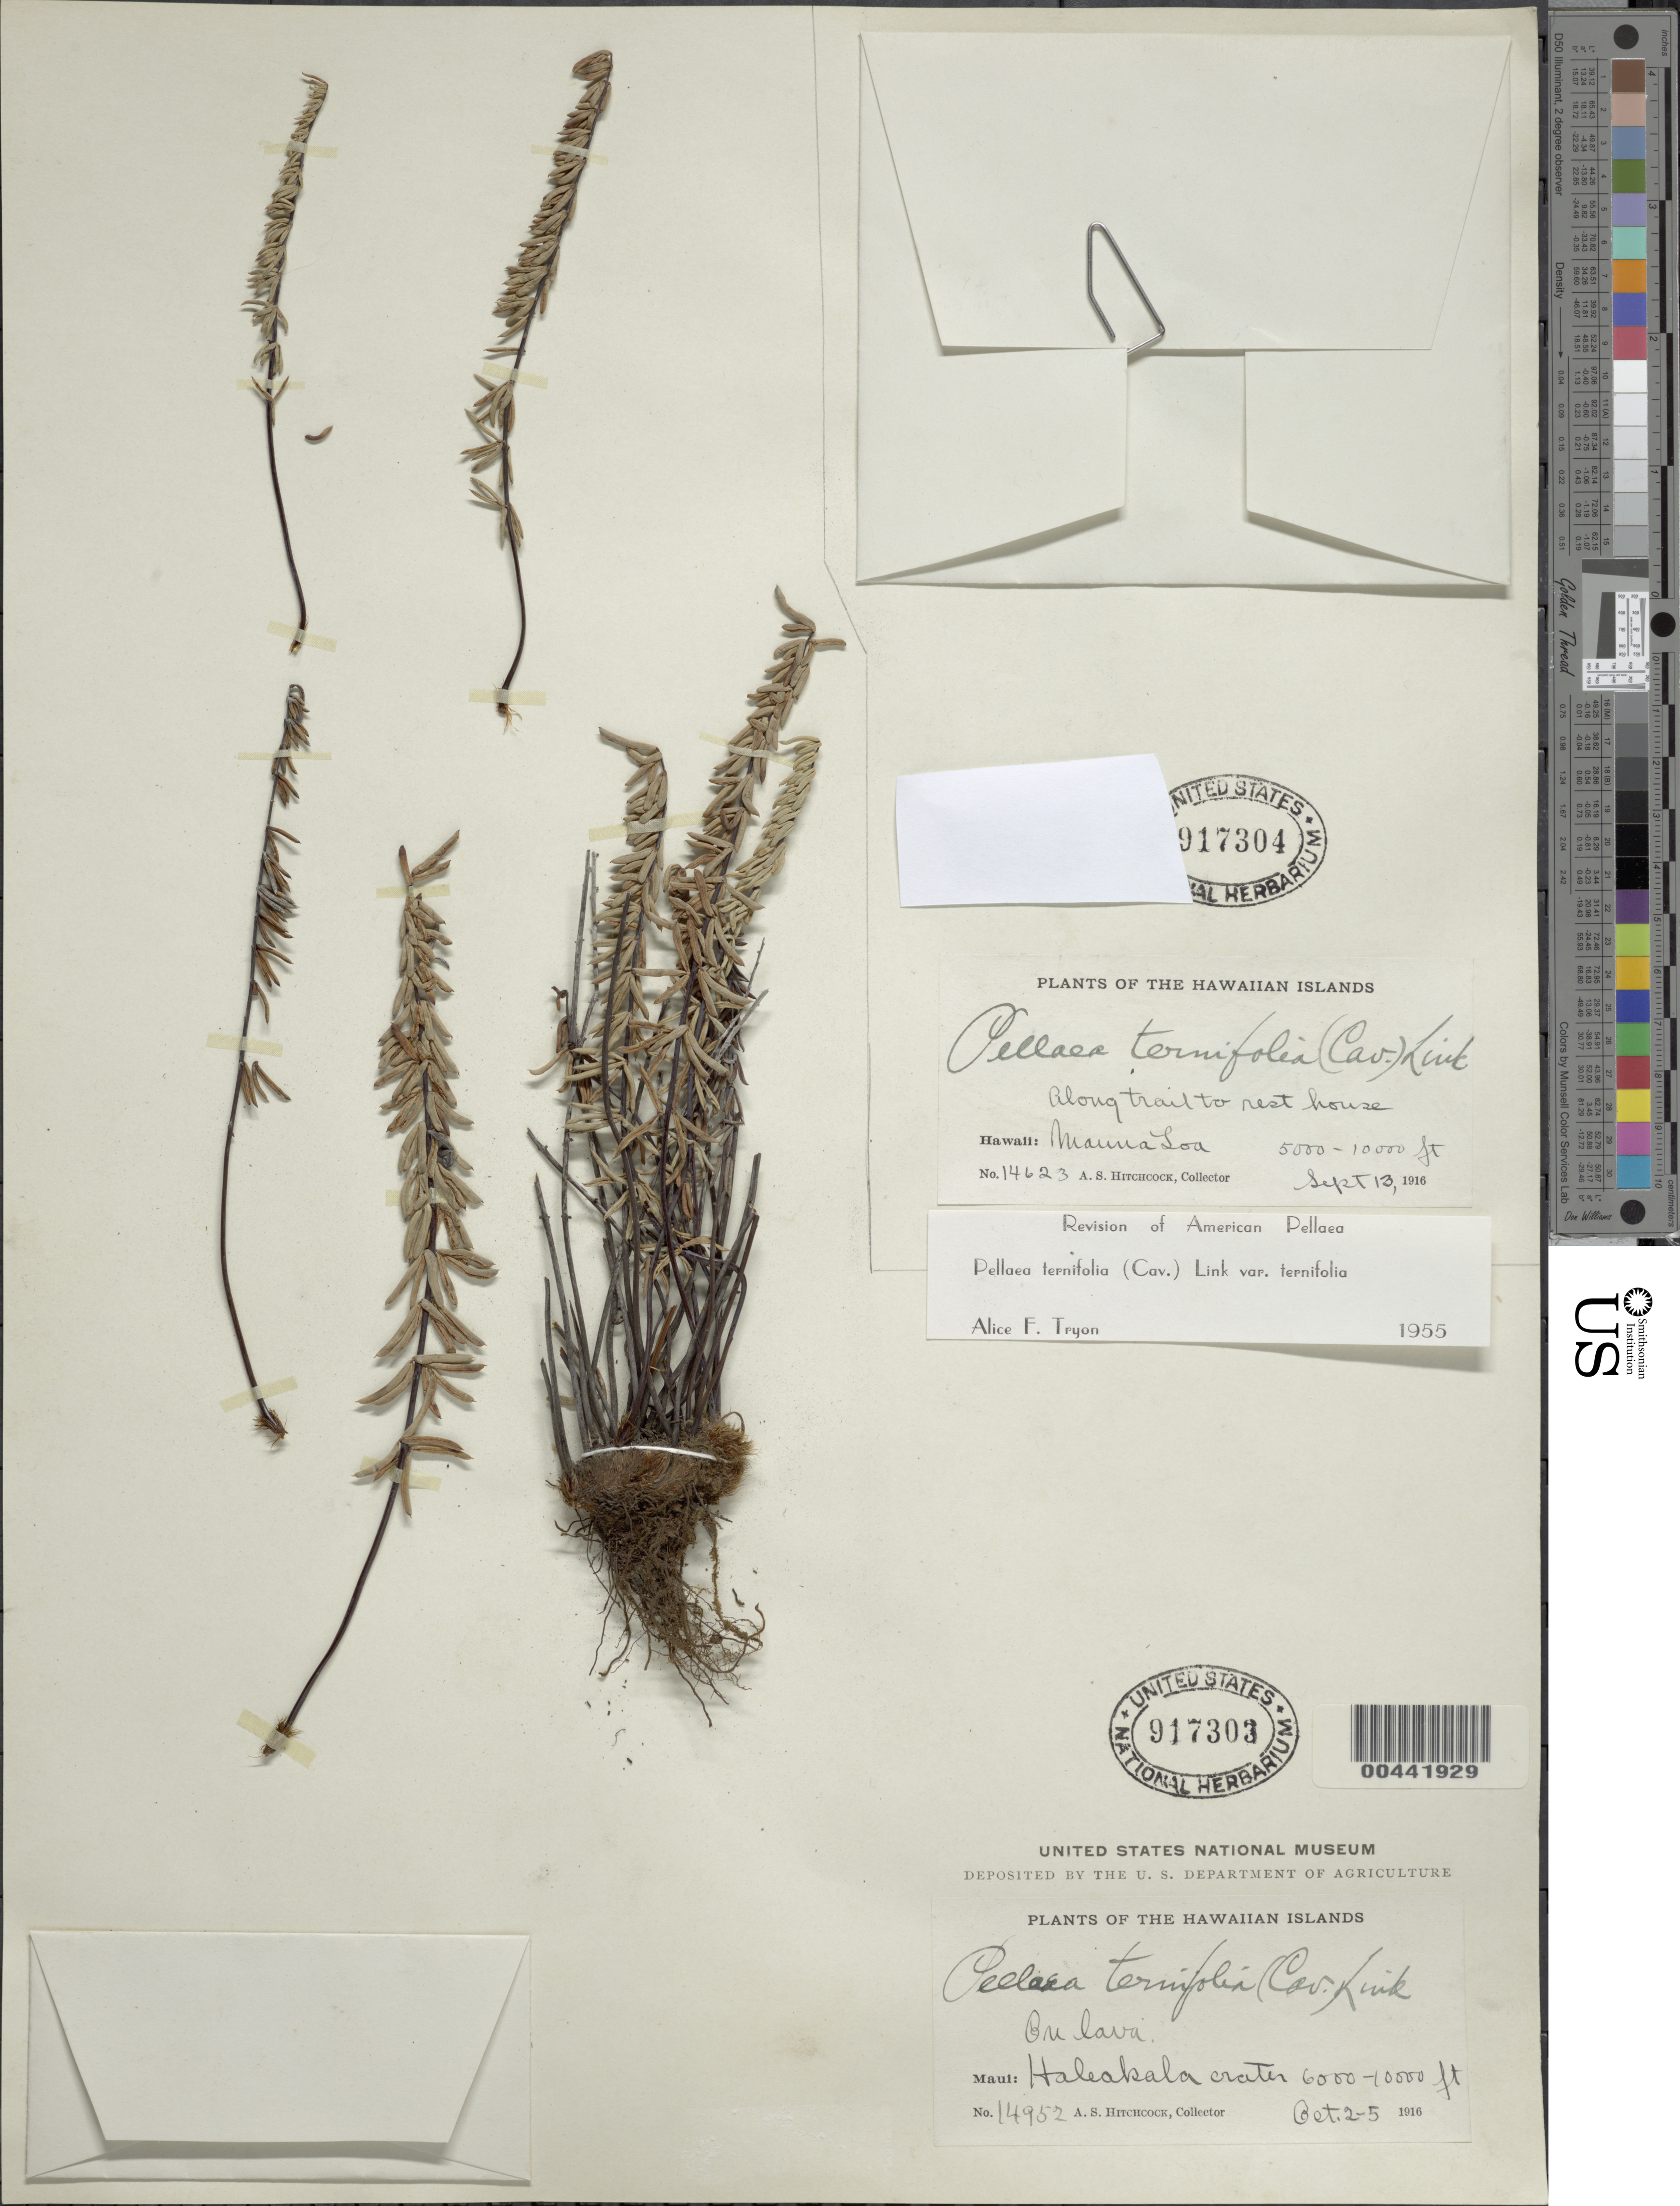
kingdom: Plantae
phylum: Tracheophyta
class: Polypodiopsida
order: Polypodiales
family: Pteridaceae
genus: Pellaea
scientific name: Pellaea ternifolia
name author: (Cav.) Link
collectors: A. S. Hitchcock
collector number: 14952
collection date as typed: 2 Oct 1916 to 5 Oct 1916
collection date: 1916-10-02/1916-10-05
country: United States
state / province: Hawaii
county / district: Maui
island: Maui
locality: Haleakala Crater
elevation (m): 1829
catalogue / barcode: US 917303